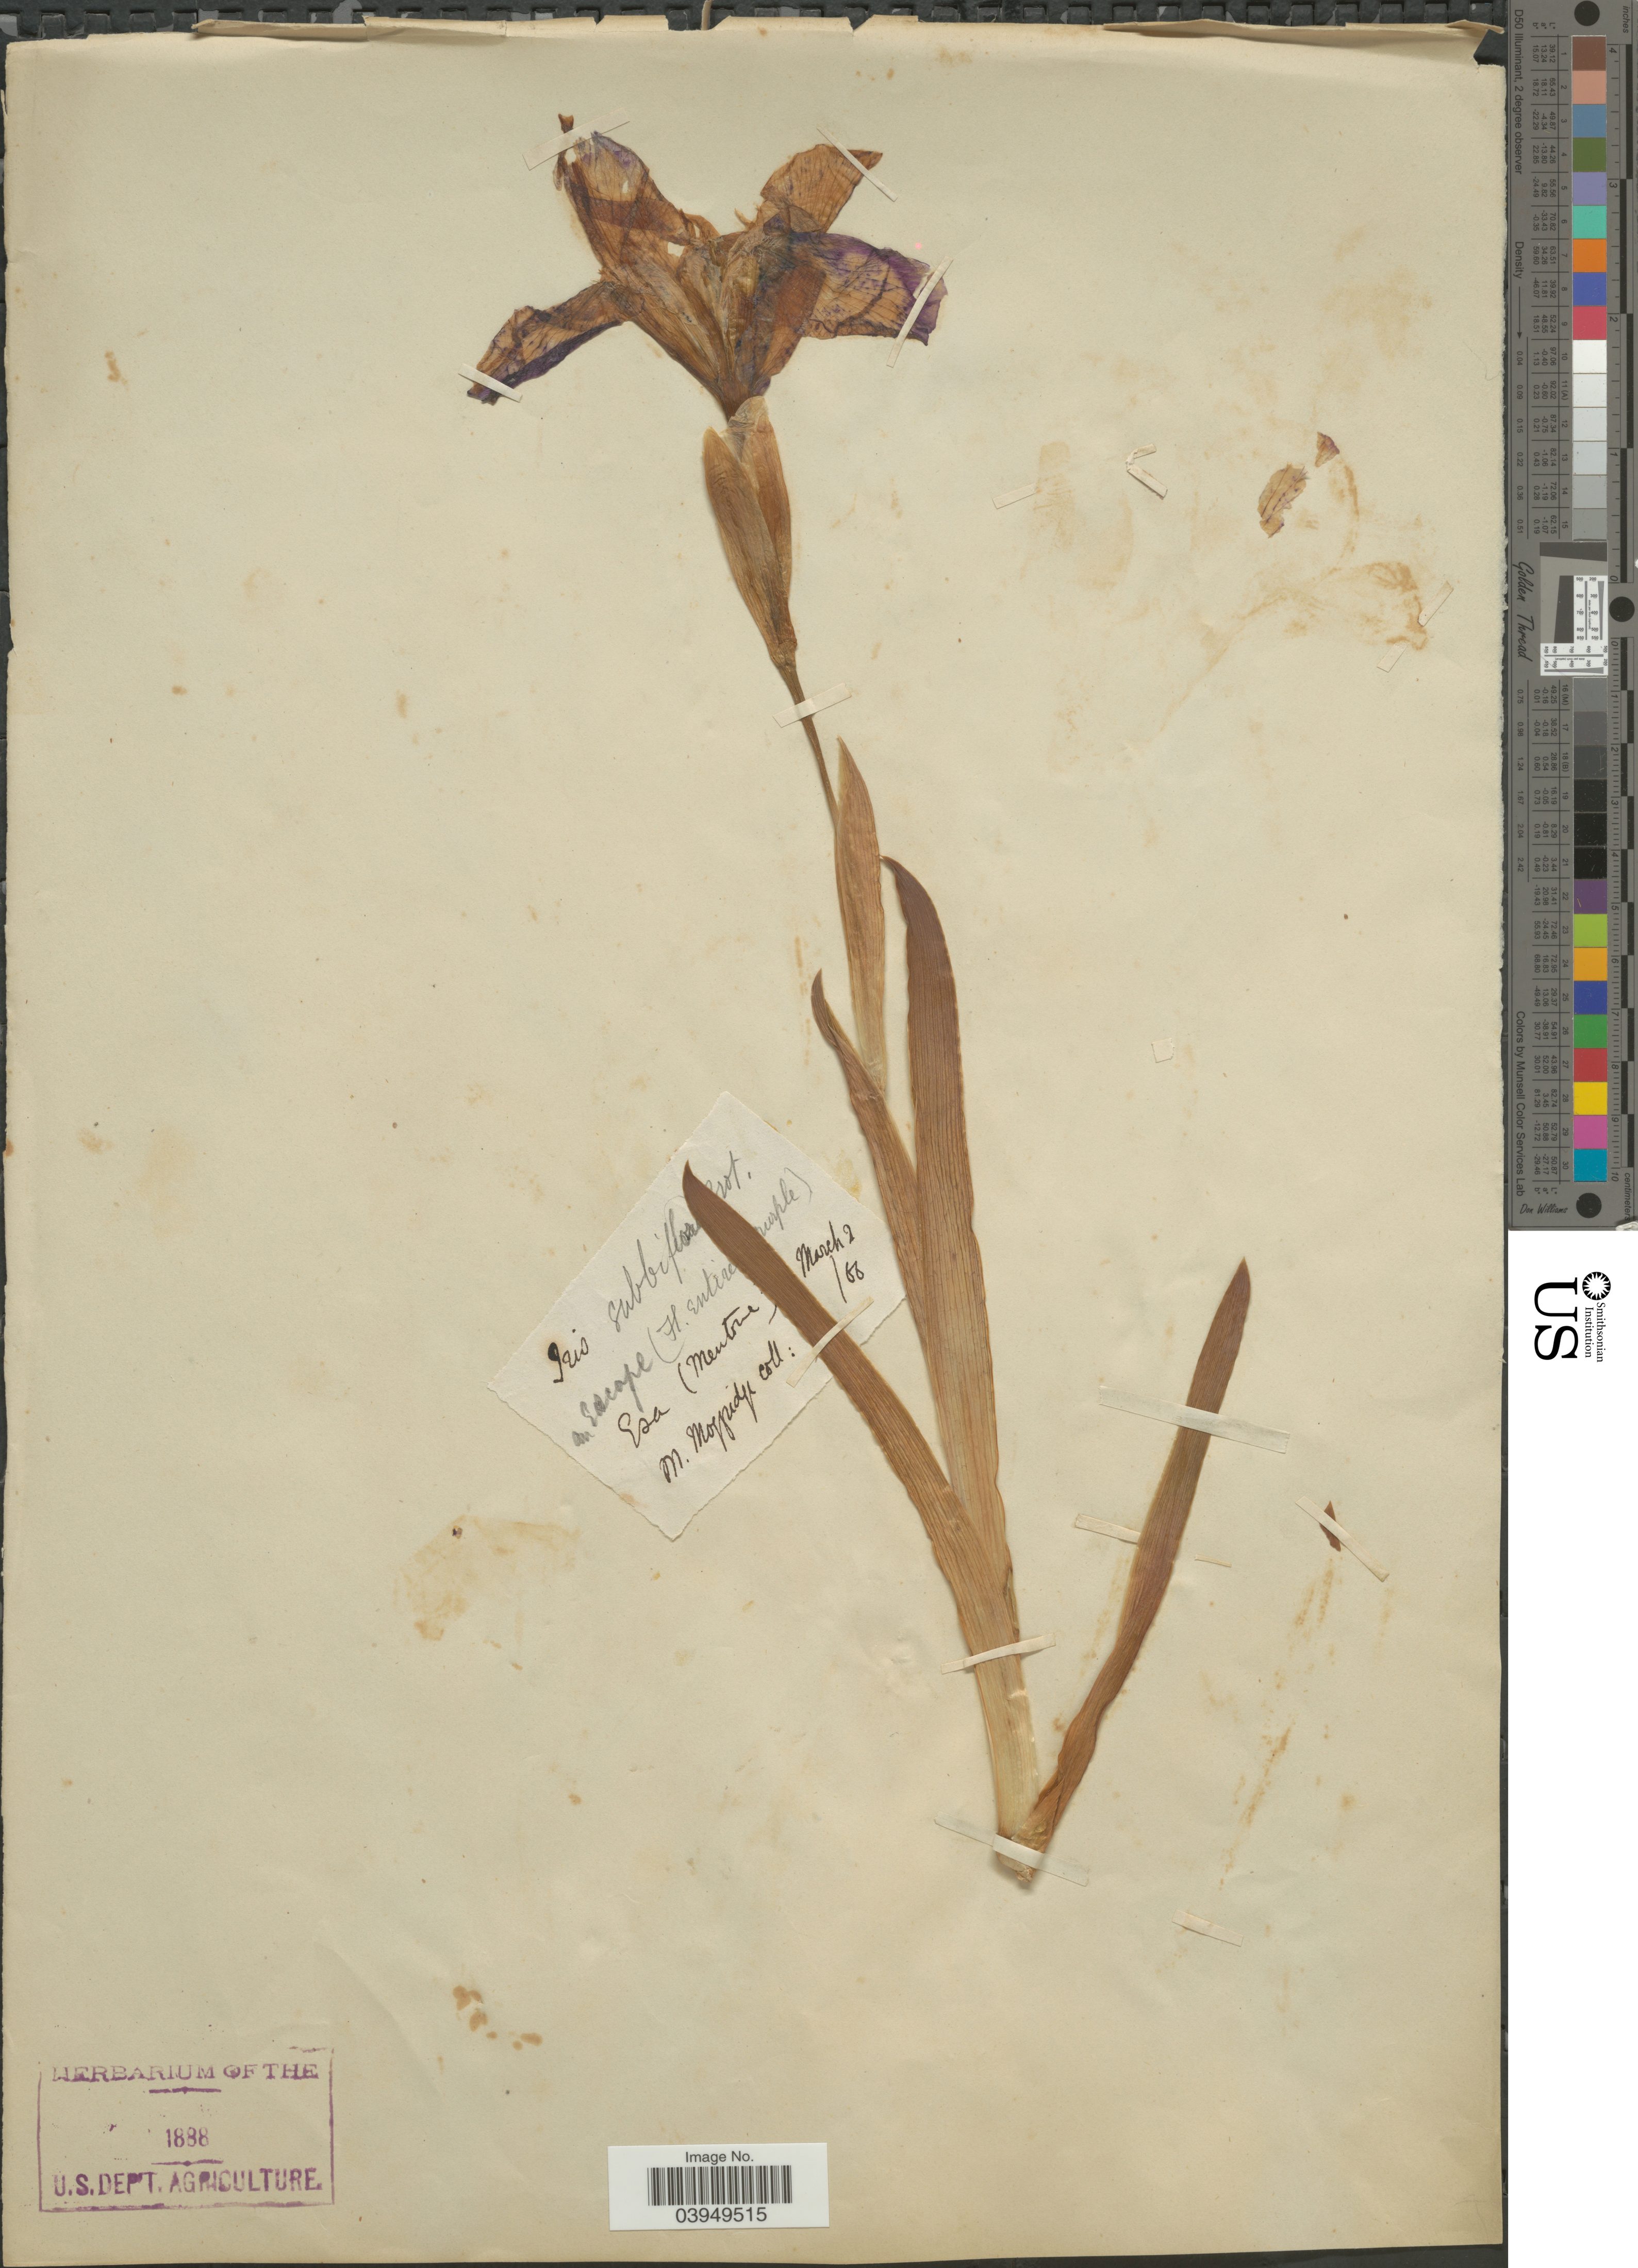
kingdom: Plantae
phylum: Tracheophyta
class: Liliopsida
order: Asparagales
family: Iridaceae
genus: Iris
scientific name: Iris subbiflora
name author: Brot.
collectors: M. Moggridge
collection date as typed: Transcribed d/m/y: 2/3/66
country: France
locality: Esa (Mentone).